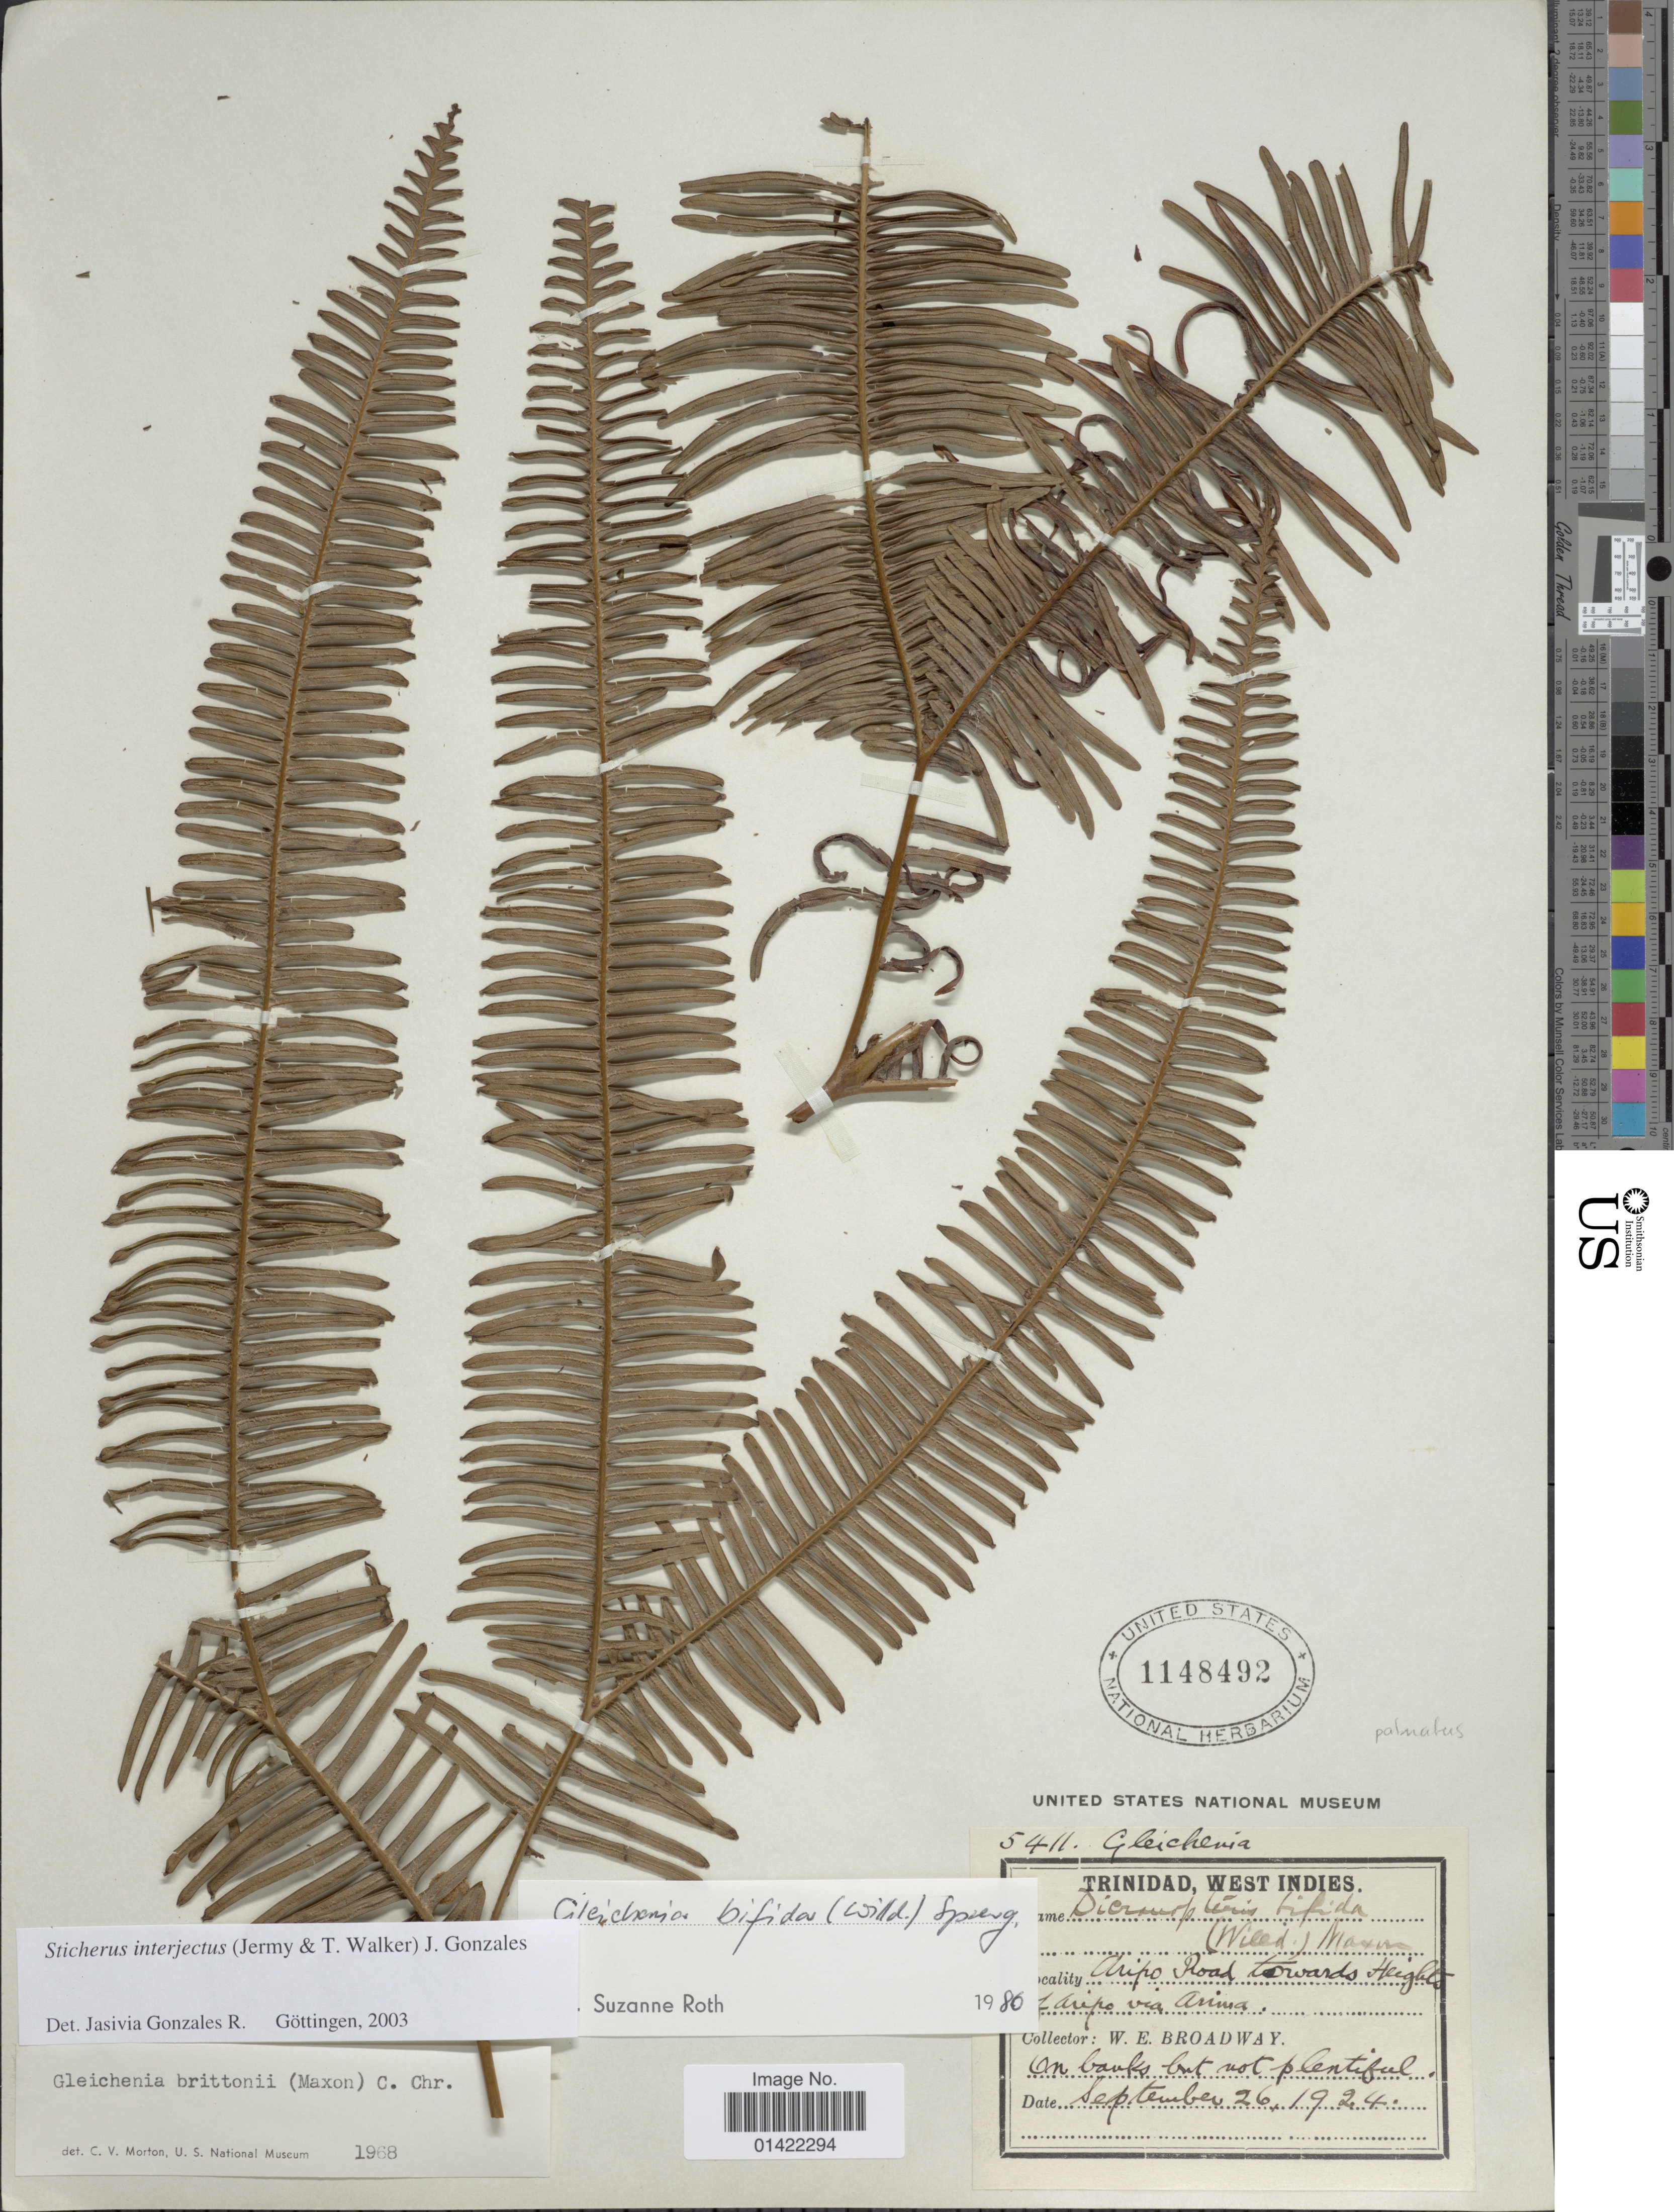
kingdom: Plantae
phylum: Tracheophyta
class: Polypodiopsida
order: Gleicheniales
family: Gleicheniaceae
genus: Sticherus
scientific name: Sticherus interjectus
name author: (Jermy & T.G. Walker) J. Gonzales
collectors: W. E. Broadway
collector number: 5411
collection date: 1924-09-26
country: Trinidad and Tobago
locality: Trinidad, West Indies, Aripo Road towards Heights of Aripo via Arima.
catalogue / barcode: US 1148492